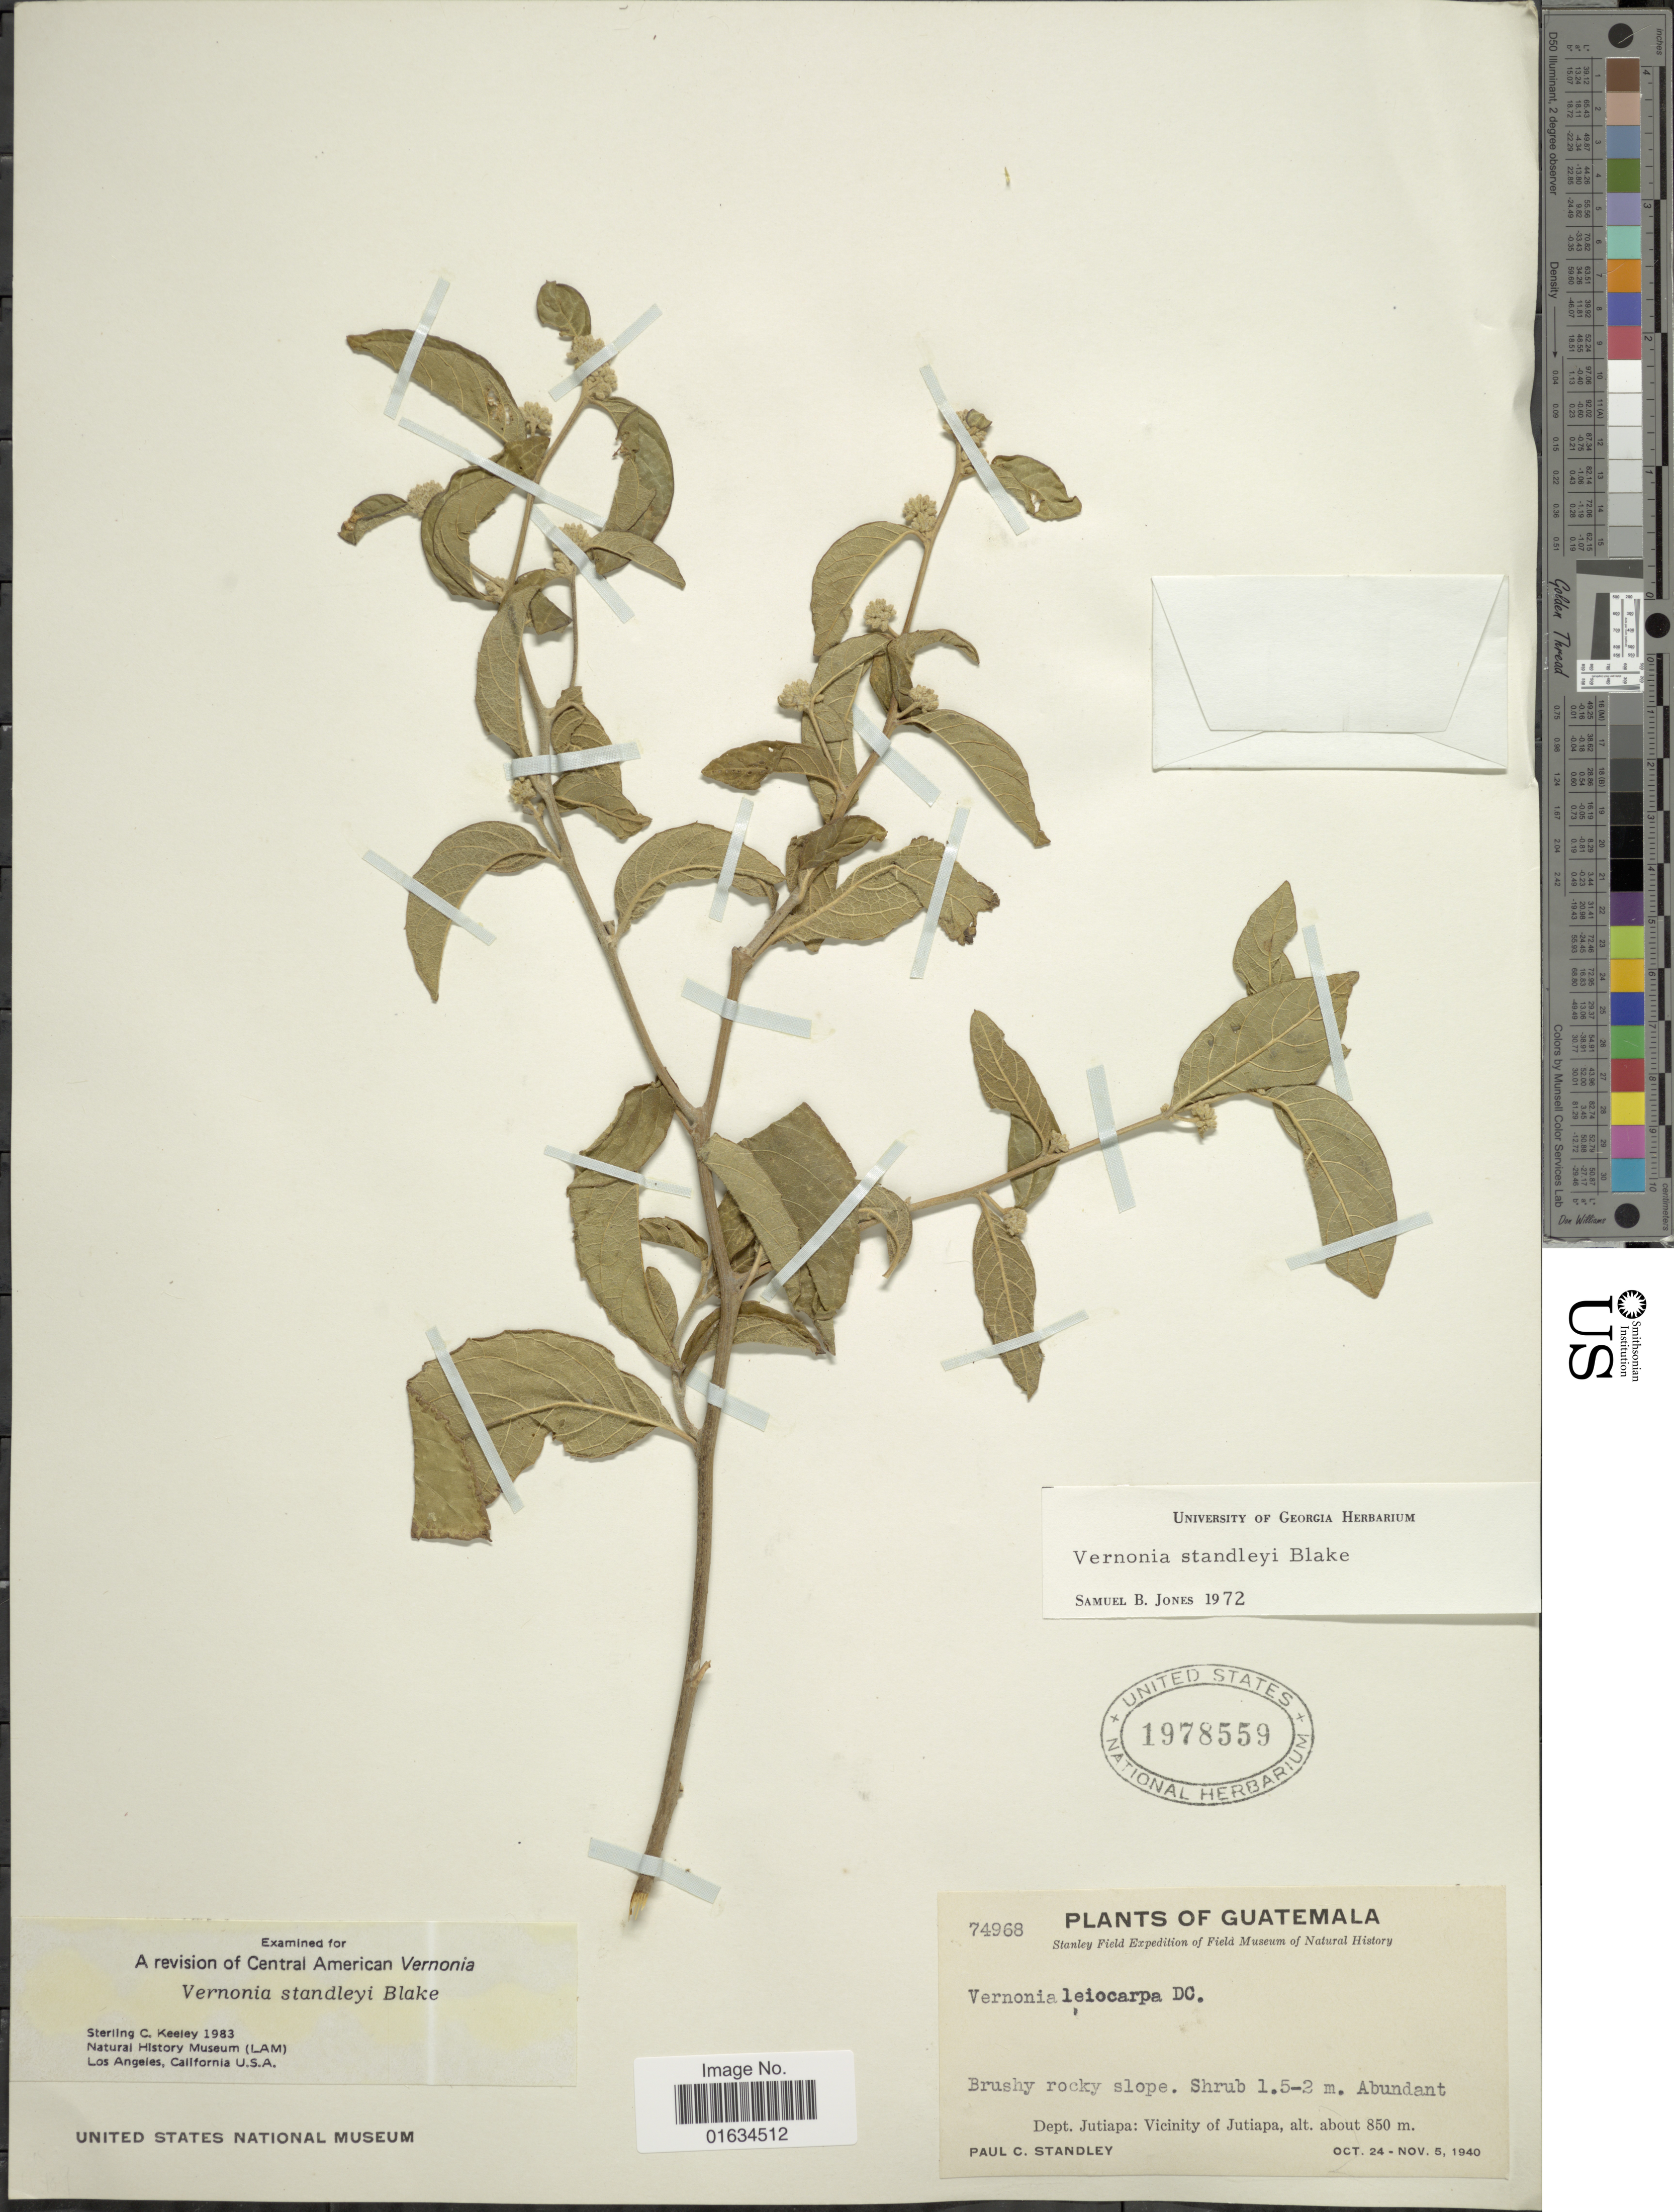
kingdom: Plantae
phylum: Tracheophyta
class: Magnoliopsida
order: Asterales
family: Asteraceae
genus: Critoniopsis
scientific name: Critoniopsis standleyi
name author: (S.F. Blake) H. Rob.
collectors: P. C. Standley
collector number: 74968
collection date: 1940-10-24/1940-11-05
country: Guatemala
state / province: Jutiapa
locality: Dept. Jutiapa: Vicinity of Jutiapa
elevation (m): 850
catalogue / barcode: US 1978559